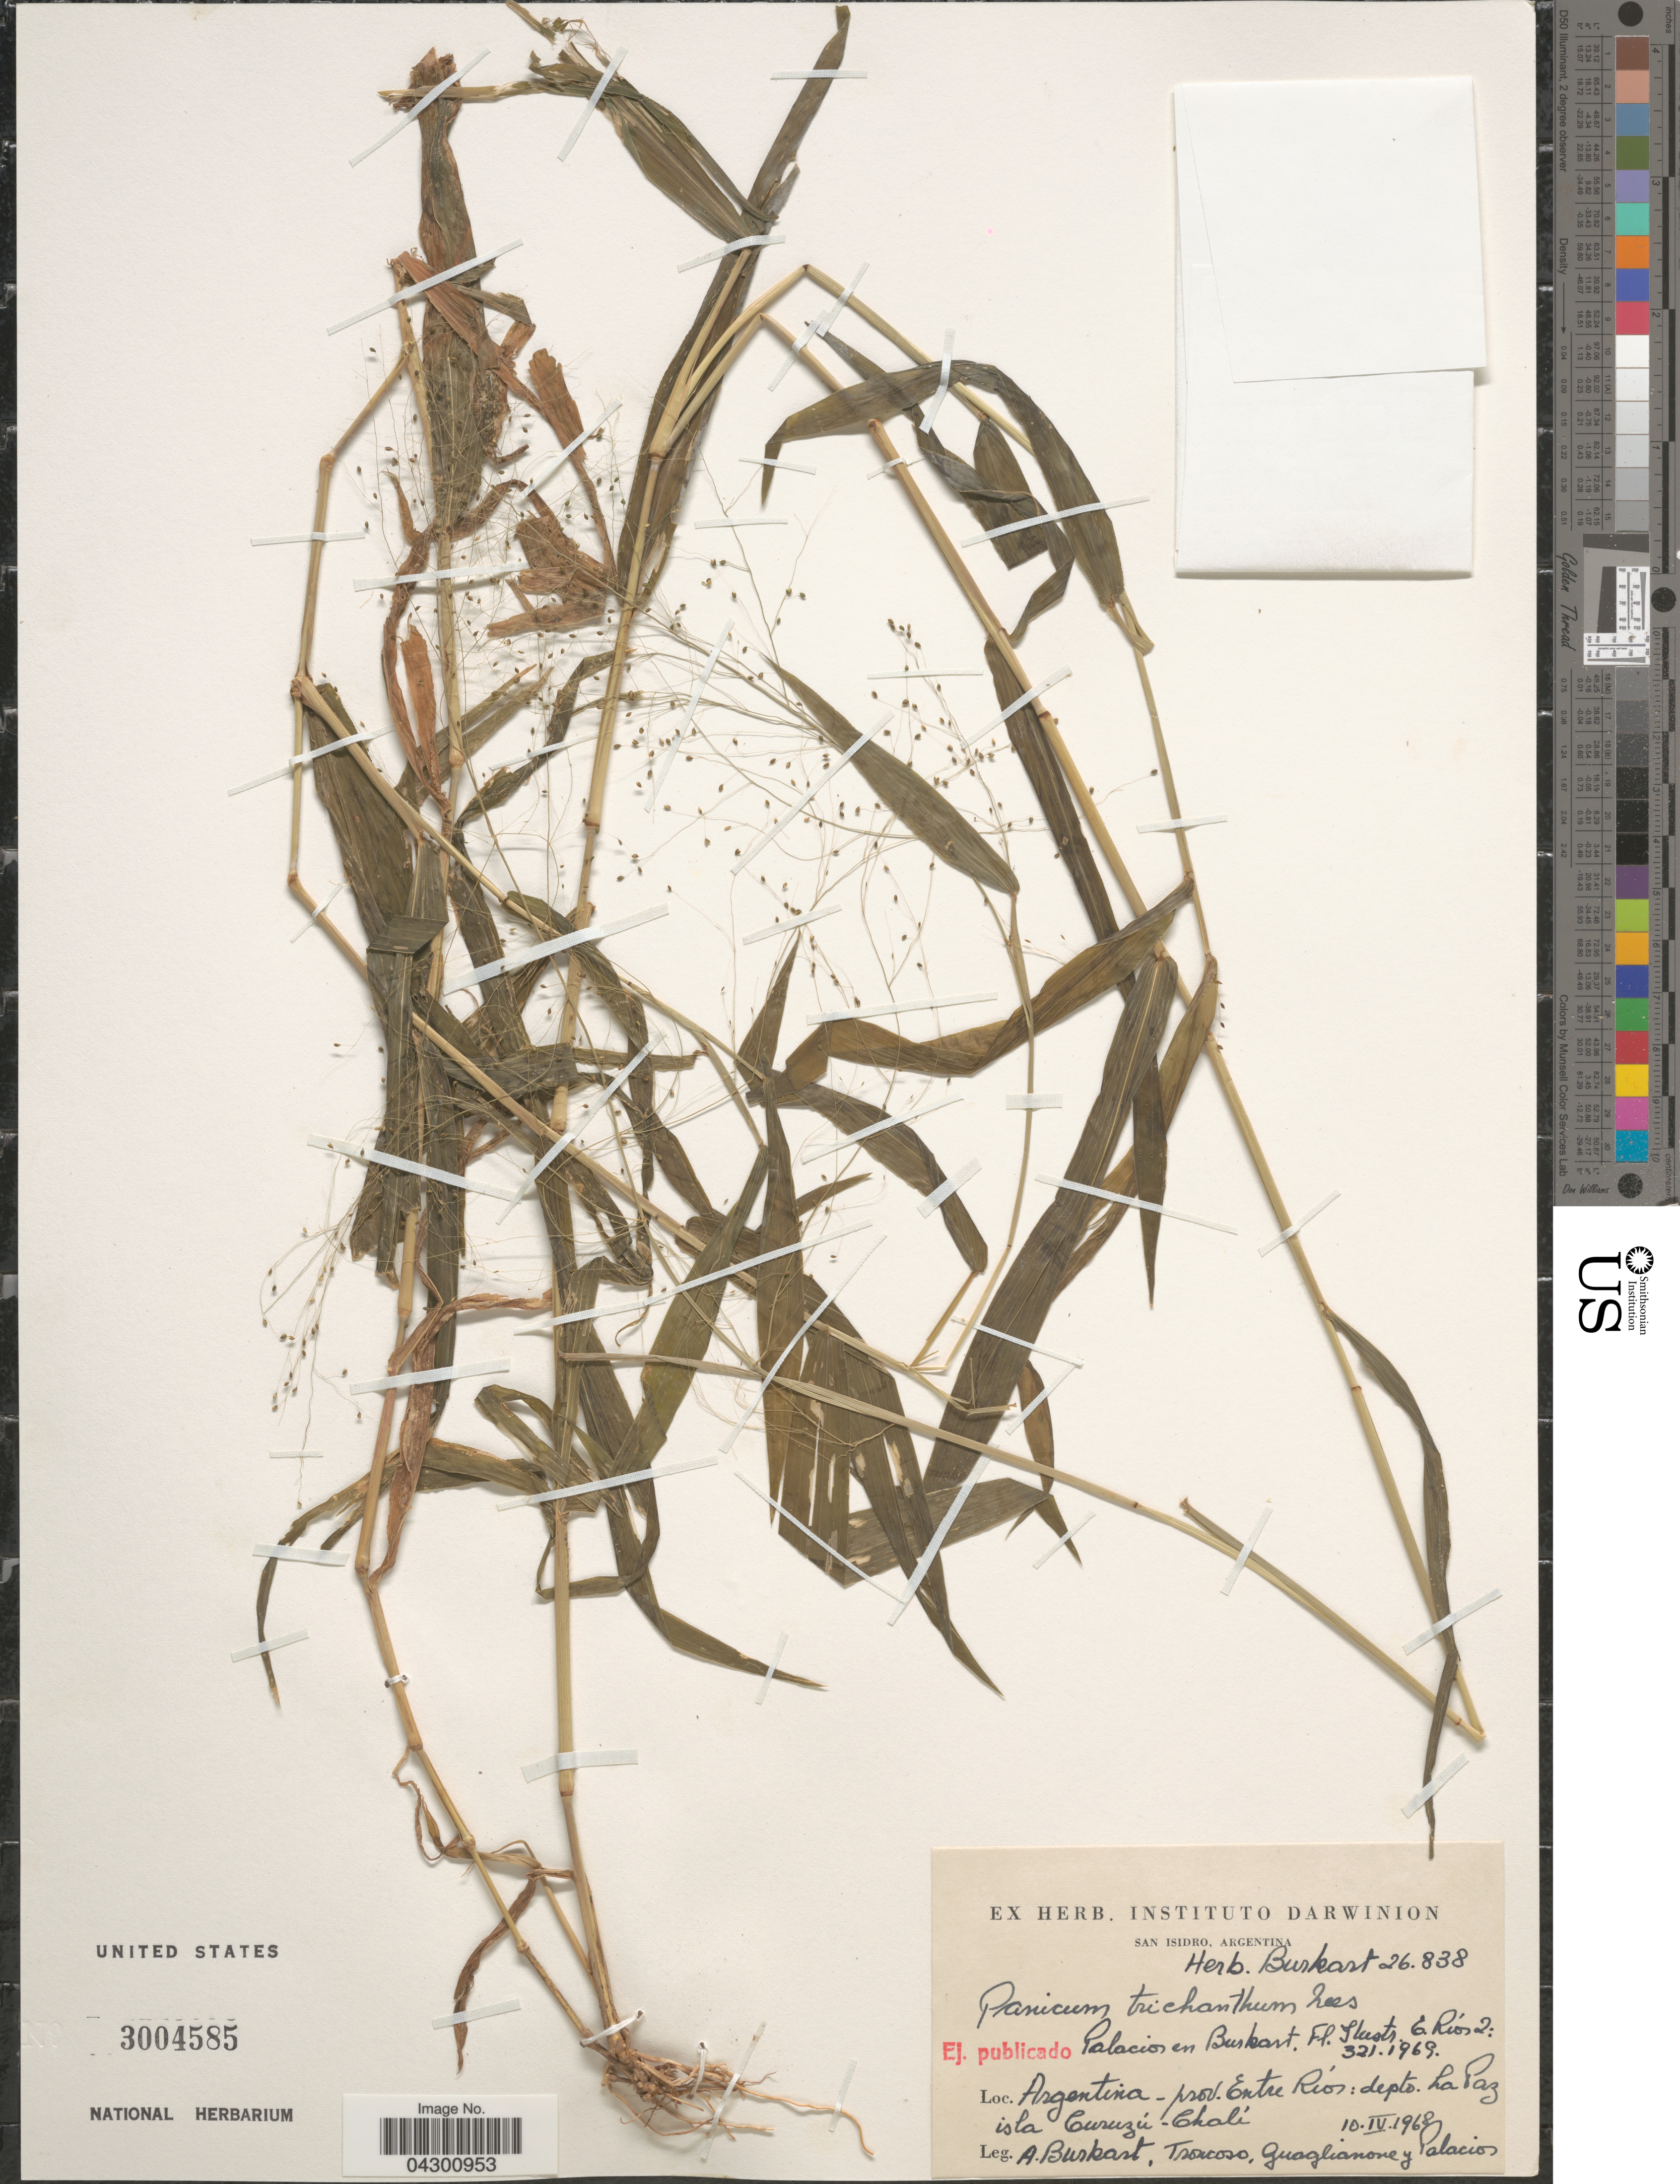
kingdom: Plantae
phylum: Tracheophyta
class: Liliopsida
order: Poales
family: Poaceae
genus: Panicum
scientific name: Panicum trichanthum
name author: Nees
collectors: A. E. Burkart, Troncoso, Guaglianone & Palacios, --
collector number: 26838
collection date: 1968-04-10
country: Argentina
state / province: Entre Rios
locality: Depto. La Paz. Isla Curuzú-Chalí.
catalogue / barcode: US 3004585